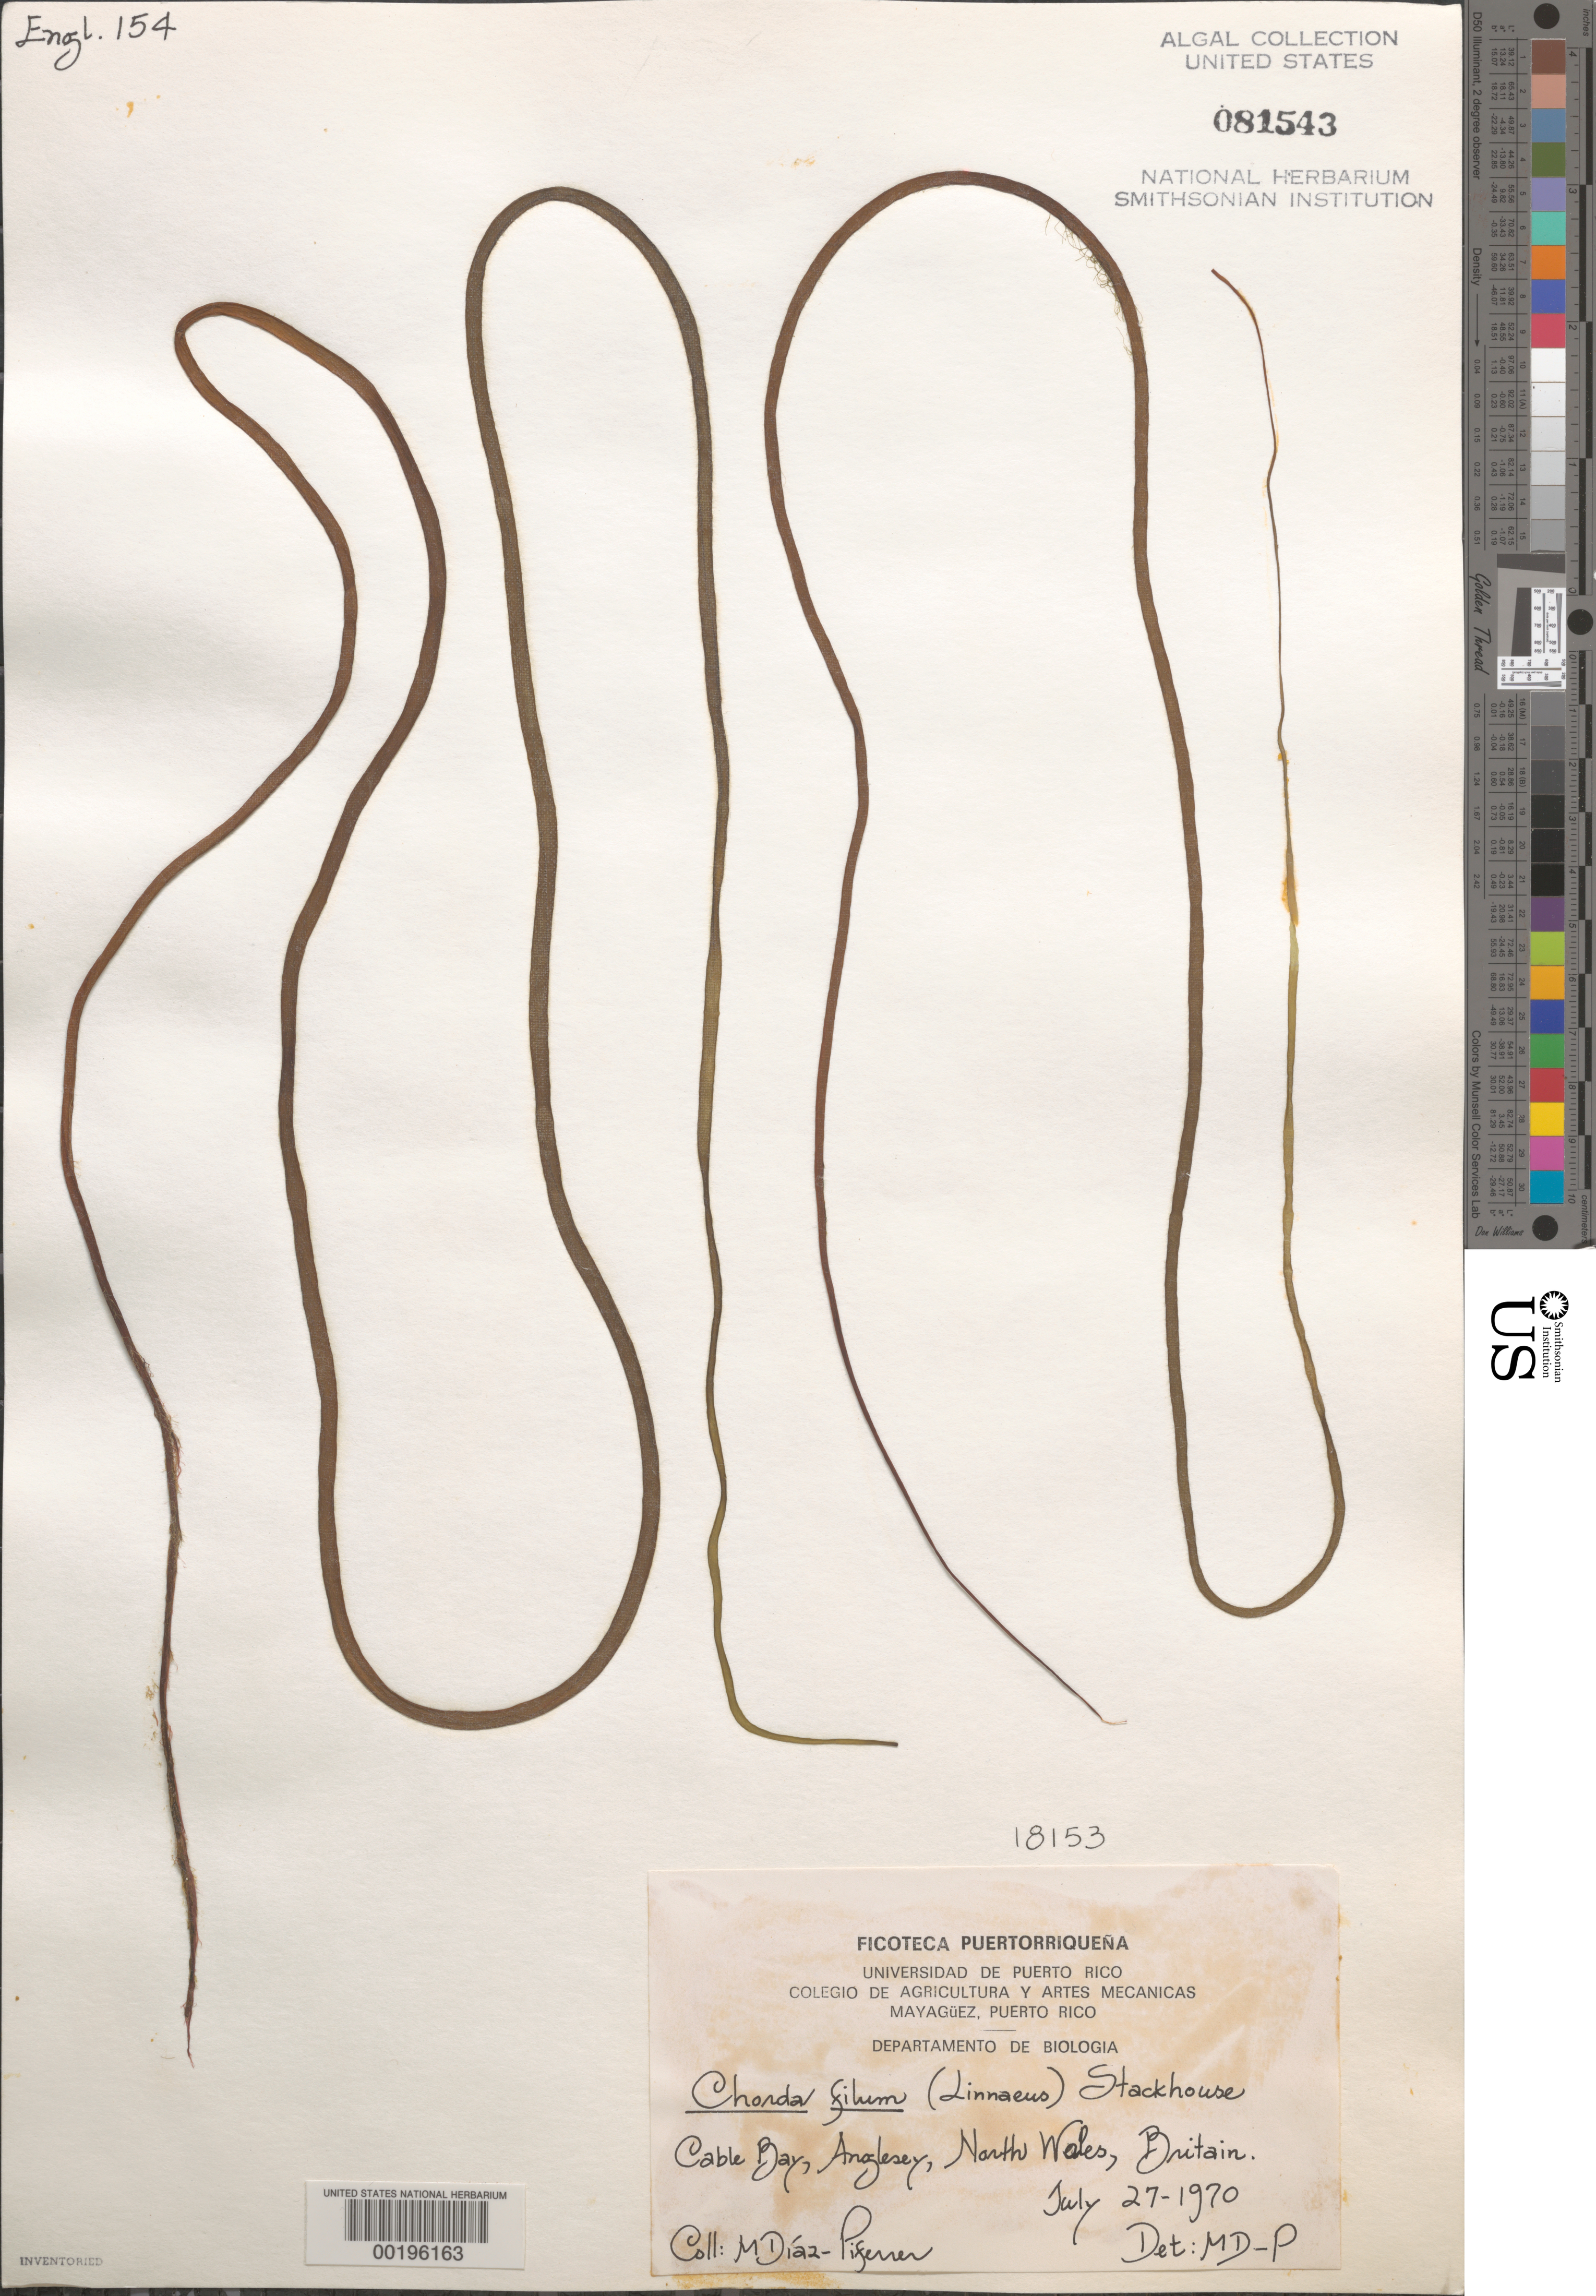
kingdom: Chromista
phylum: Ochrophyta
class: Phaeophyceae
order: Laminariales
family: Chordaceae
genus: Chorda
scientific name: Chorda filum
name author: (L.) Stackh.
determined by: Diaz-Piferrer, M.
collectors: M. Diaz-Piferrer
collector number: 18153 & ENGL. 154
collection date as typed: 27 Jul 1970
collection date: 1970-07-27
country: United Kingdom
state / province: Wales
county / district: Gwynedd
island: Anglesey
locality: Cable Bay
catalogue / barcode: US 81543